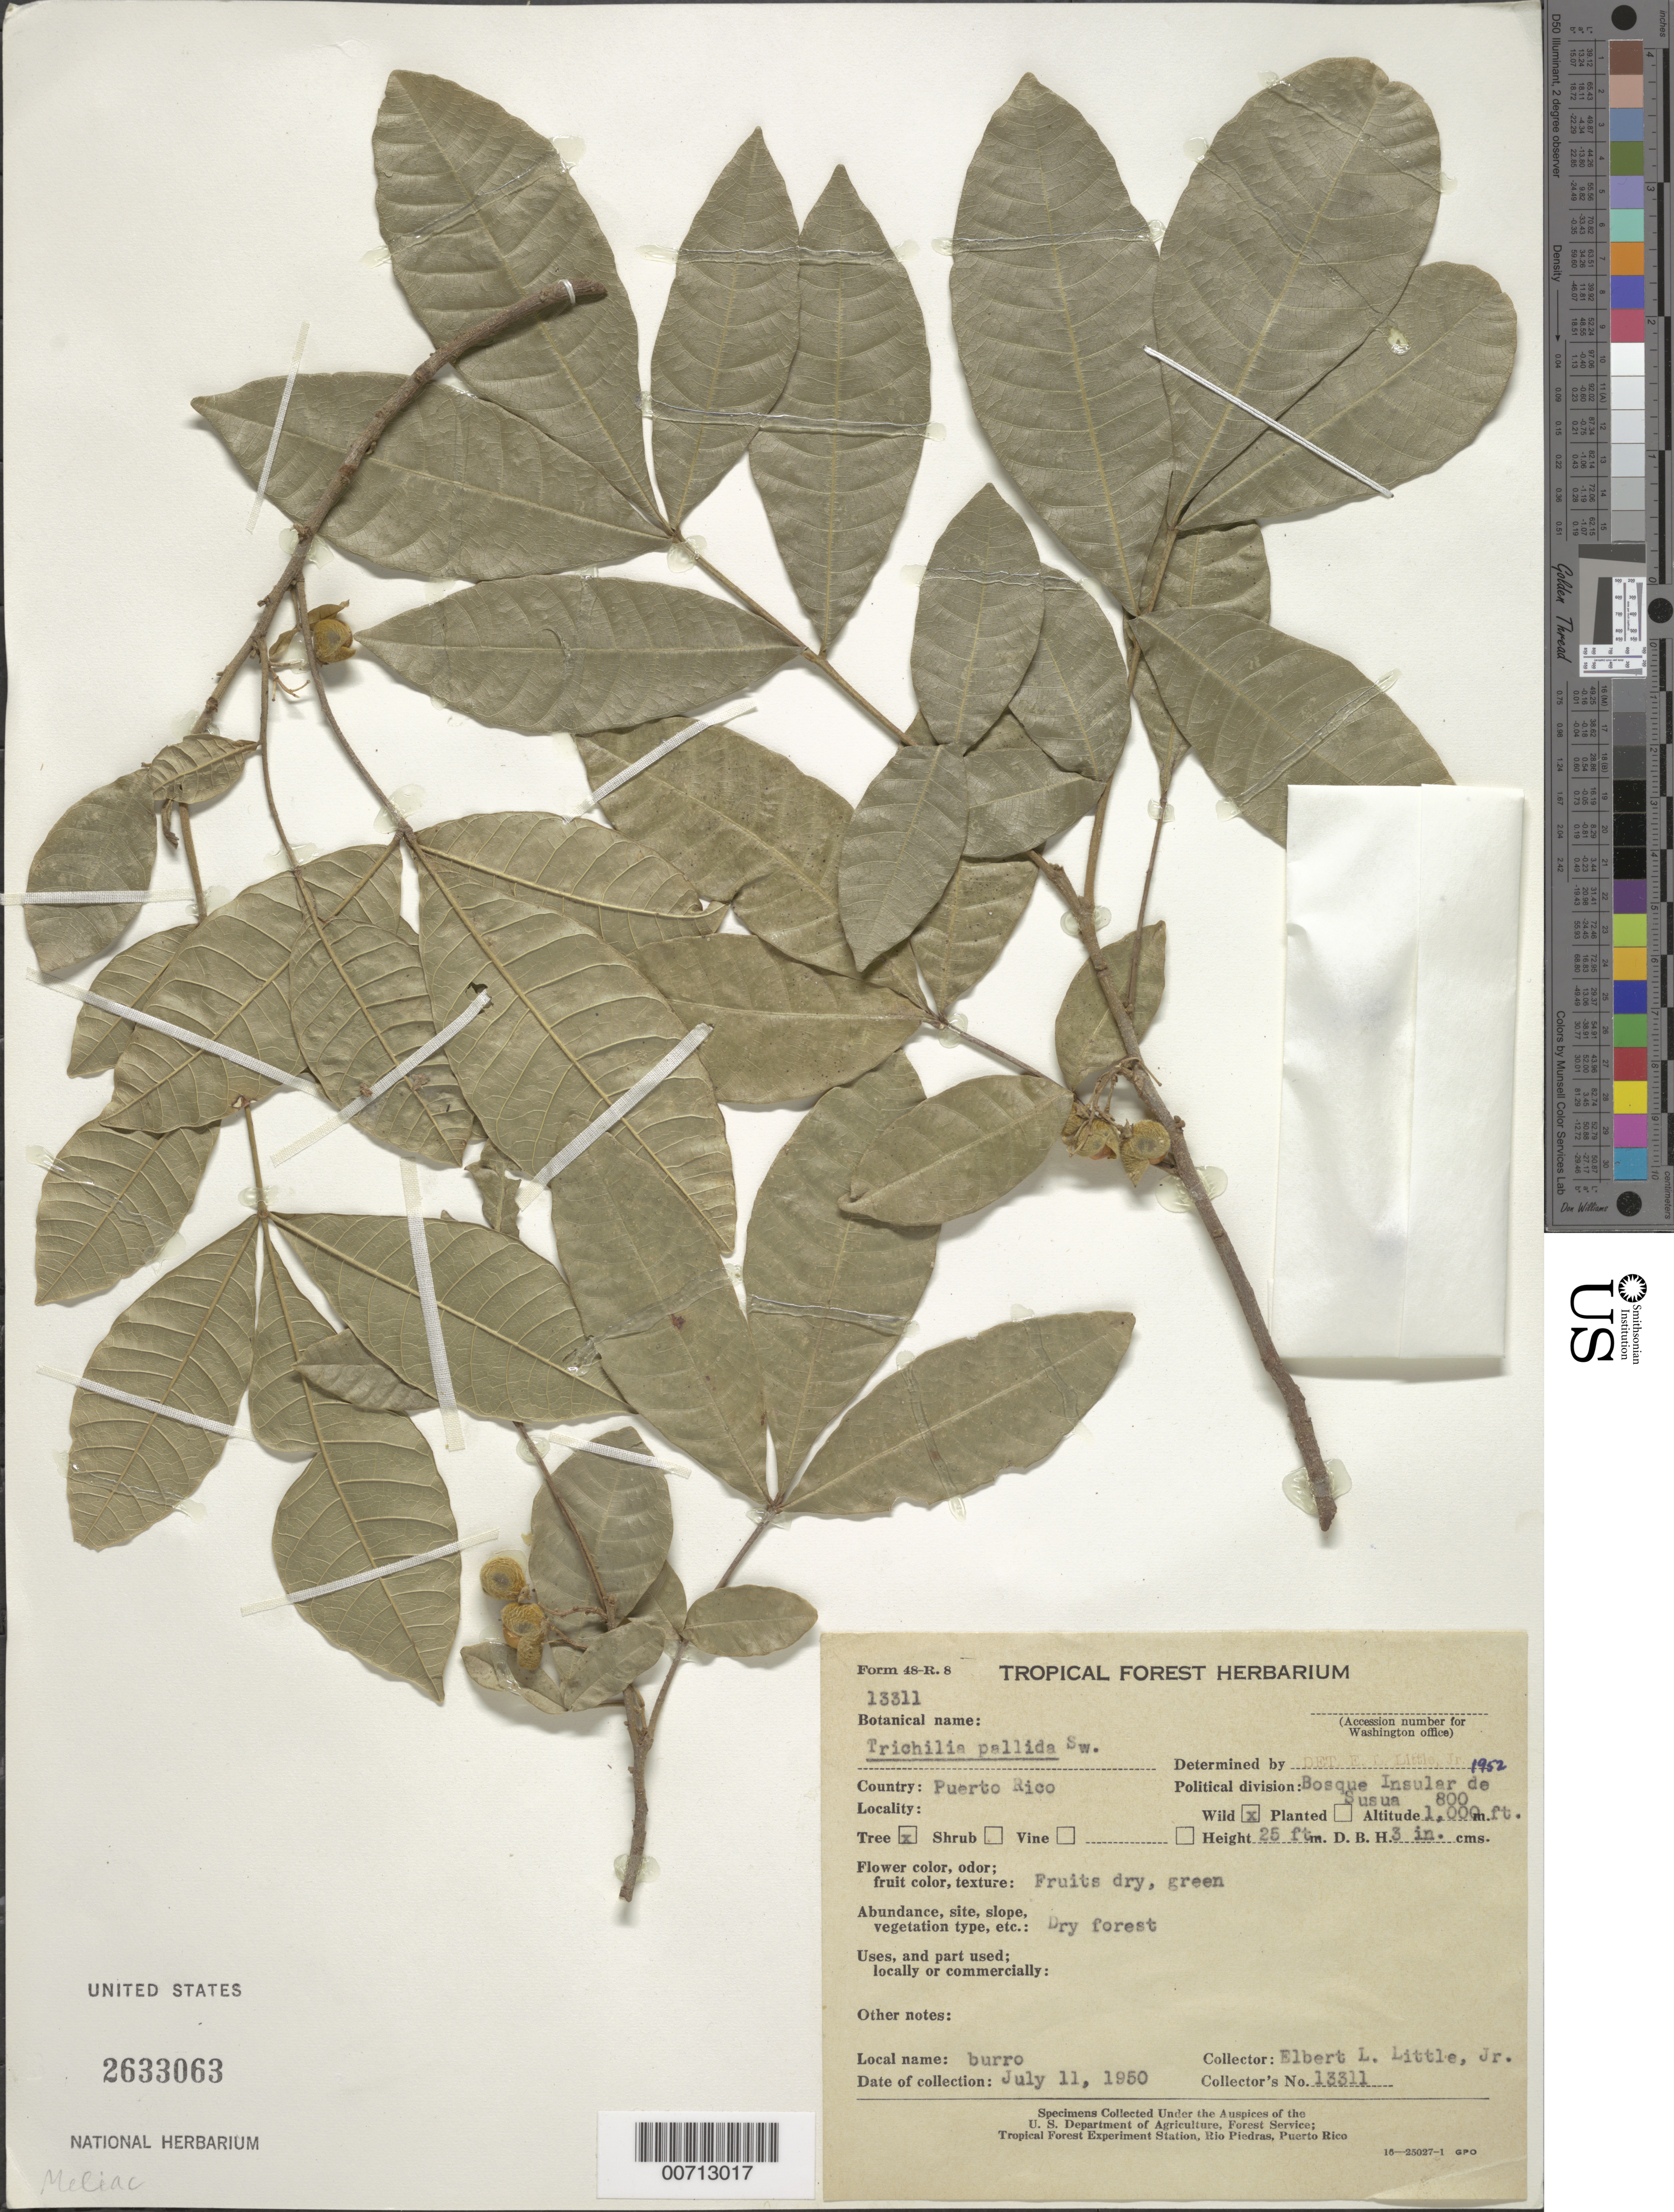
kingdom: Plantae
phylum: Tracheophyta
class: Magnoliopsida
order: Sapindales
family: Meliaceae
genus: Trichilia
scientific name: Trichilia pallida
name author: Sw.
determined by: Little, Elbert L., Jr., (FSSR), United States Department of Agriculture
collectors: E. L. Little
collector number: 13311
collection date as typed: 11 Jul 1950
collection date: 1950-07-11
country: Puerto Rico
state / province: Susua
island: Greater Antilles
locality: Bosque Insular de Susua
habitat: Dry forest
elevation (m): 244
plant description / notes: Common name: burro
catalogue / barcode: US 2633063